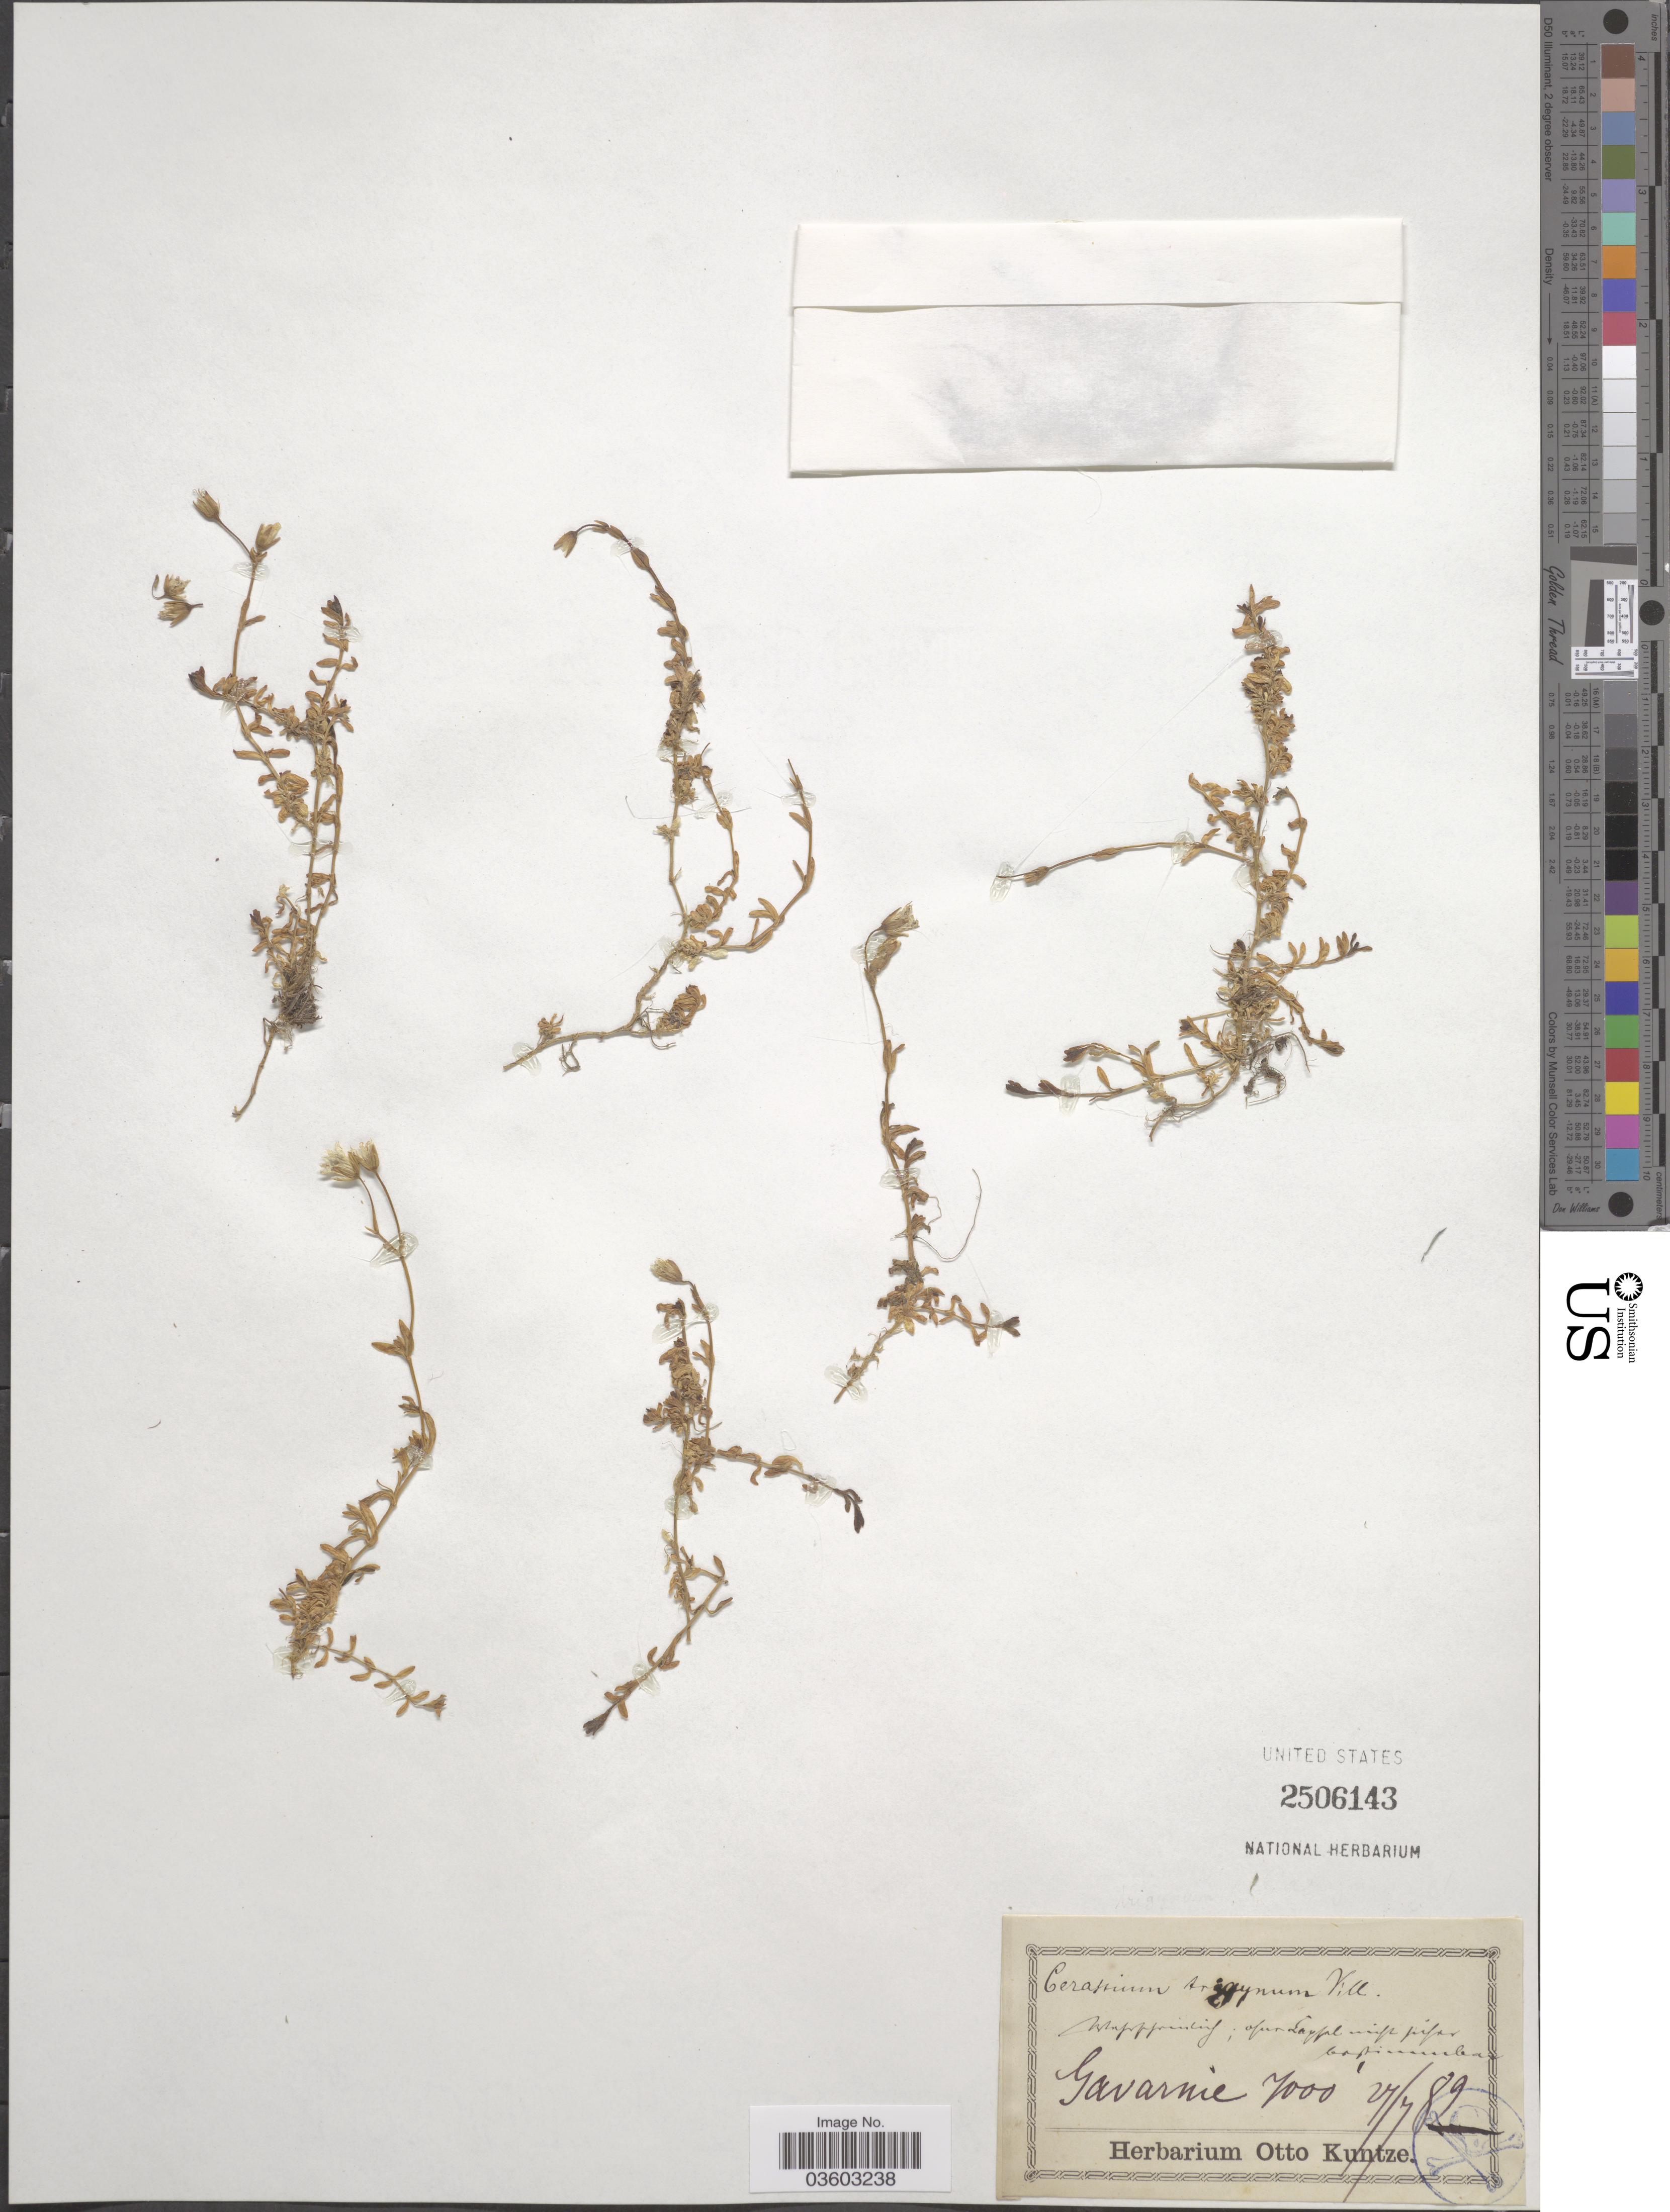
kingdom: Plantae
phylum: Tracheophyta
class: Magnoliopsida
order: Caryophyllales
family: Caryophyllaceae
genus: Dichodon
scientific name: Dichodon cerastoides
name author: (L.) Rchb.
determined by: U.S. National Herbarium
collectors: ex herb. Otto Kuntze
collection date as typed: Transcribed d/m/y: 27/7/89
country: France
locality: Gavarnie.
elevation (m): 2134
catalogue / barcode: US 2506143